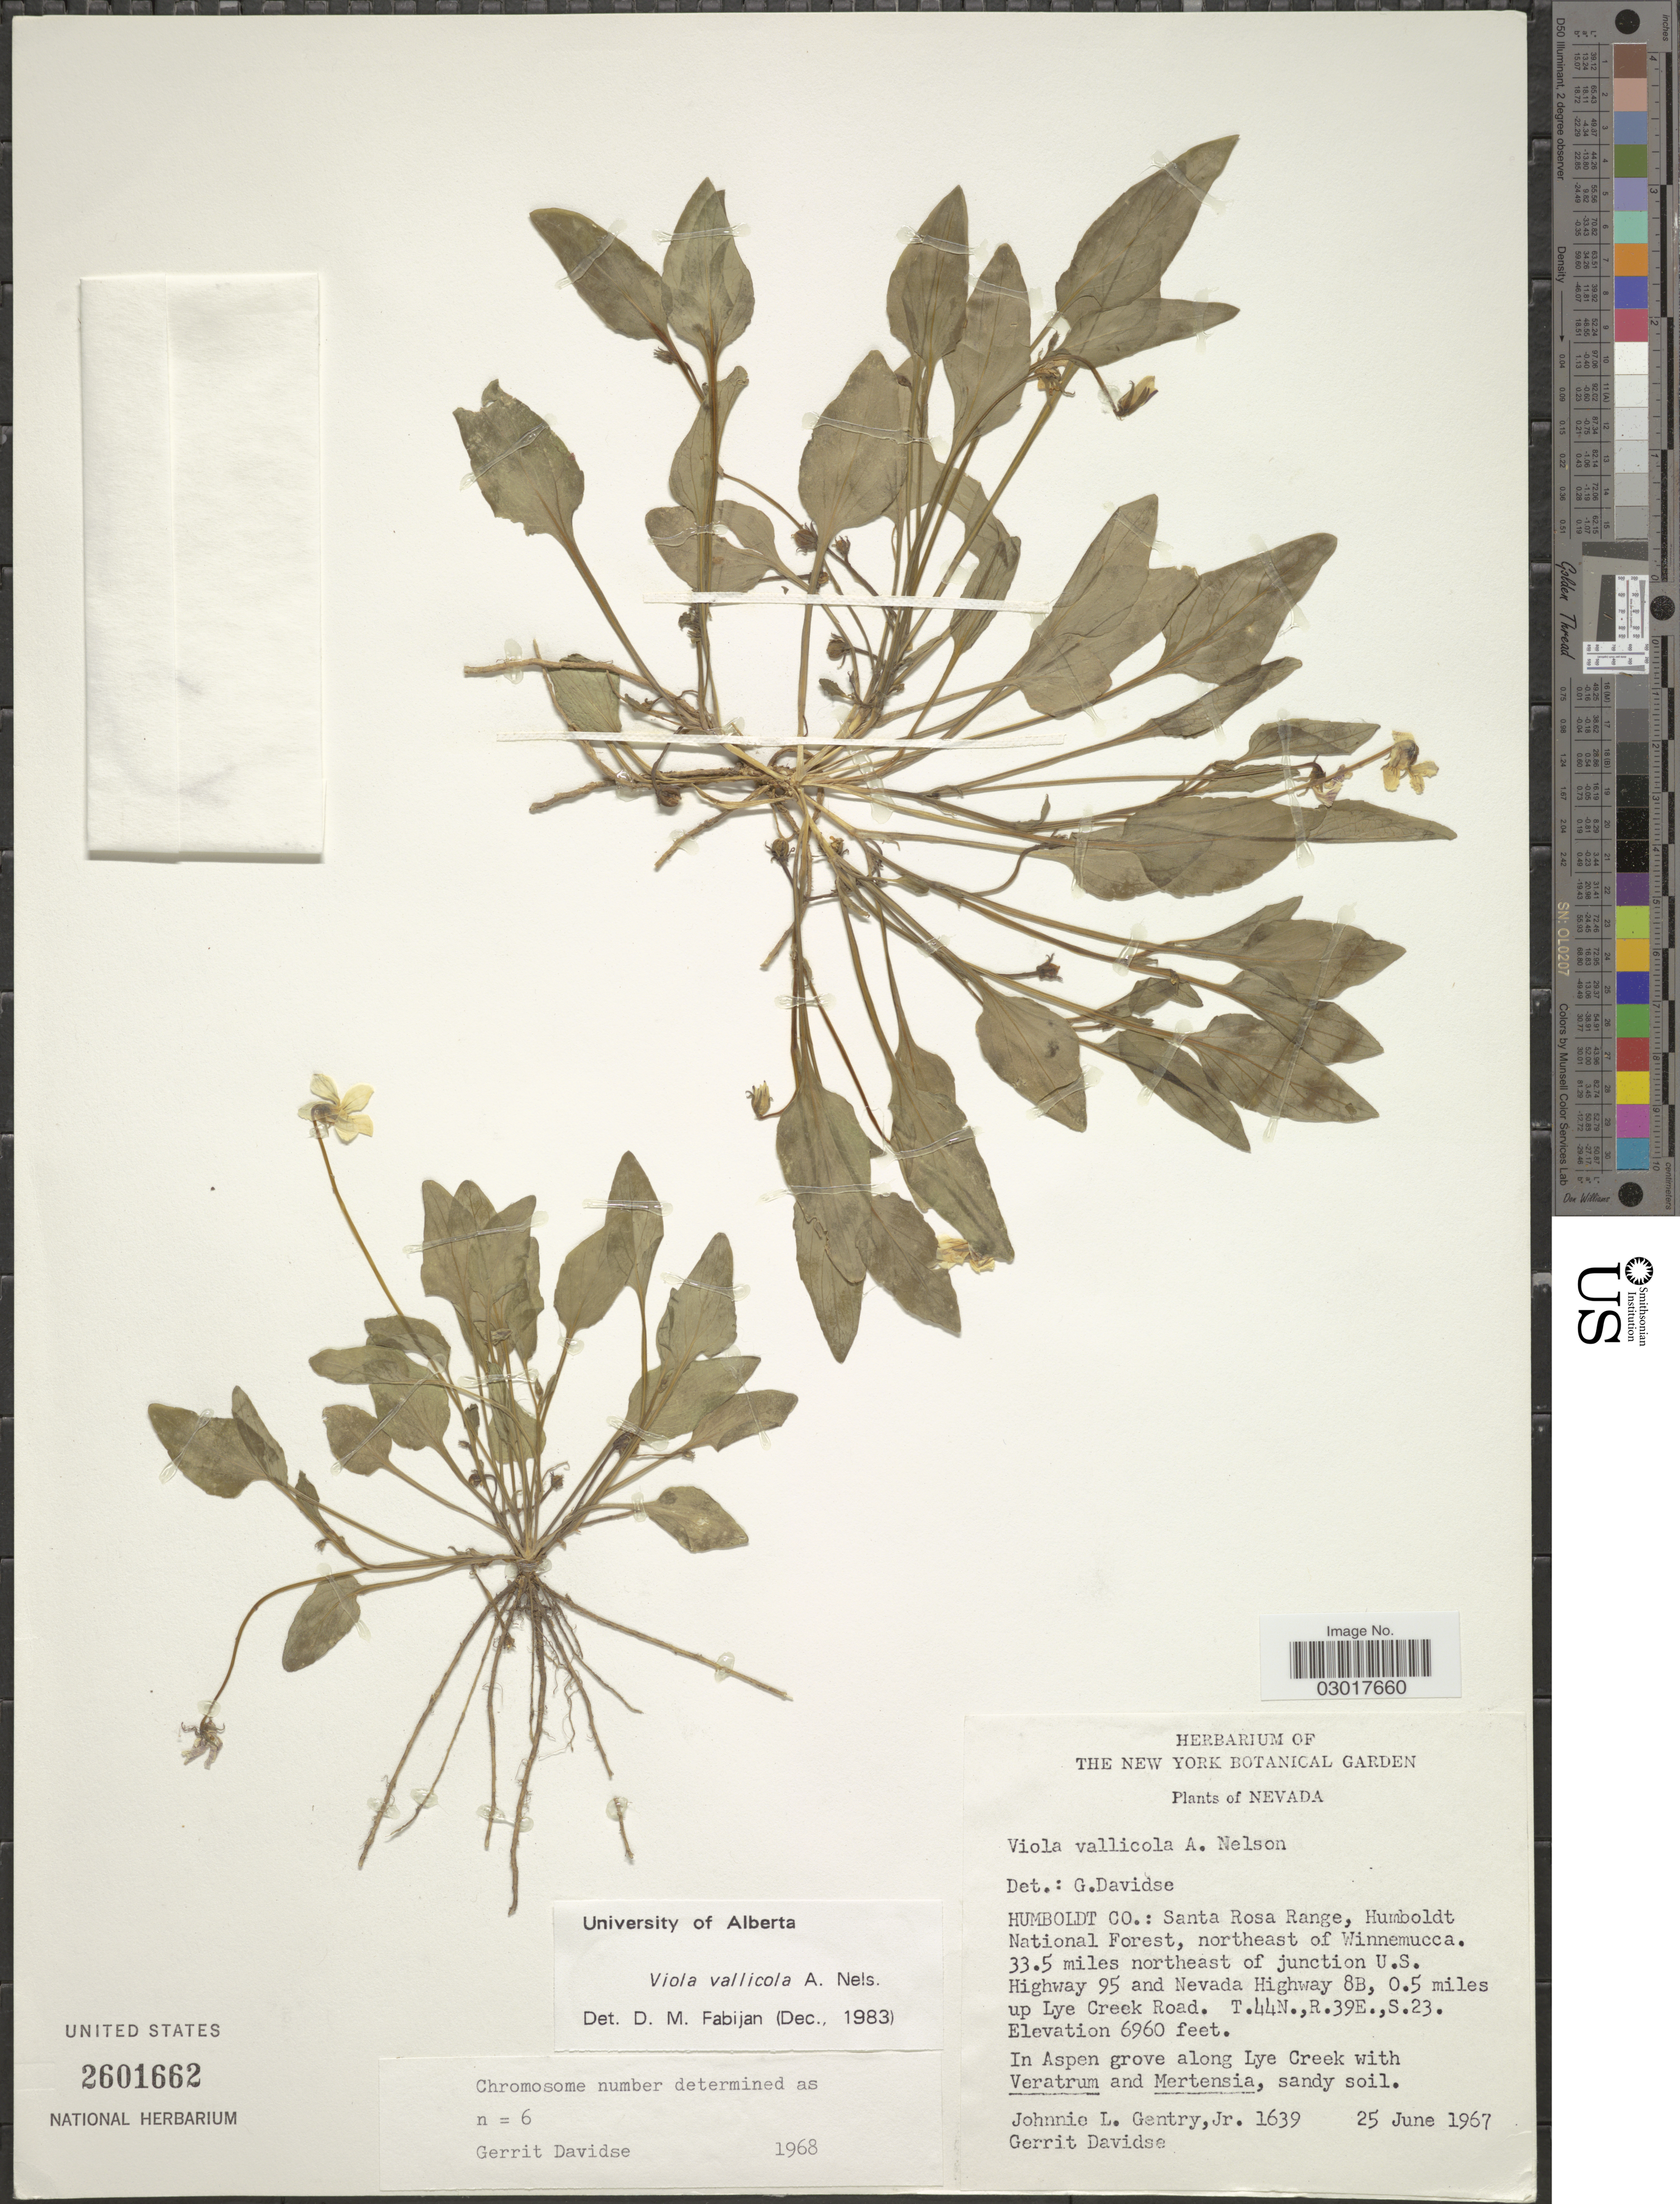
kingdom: Plantae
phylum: Tracheophyta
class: Magnoliopsida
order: Malpighiales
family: Violaceae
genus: Viola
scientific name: Viola vallicola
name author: A. Nelson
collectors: J. L. Gentry & G. Davidse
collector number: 1639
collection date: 1967-06-25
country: United States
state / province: Nevada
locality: Humboldt Co.: Santa Rosa Range, Humboldt National Forest, northeast of Winnemuca. 33.5 miles northeast of junction U.S. Highway 95 and Nevada Highway 8B, 0.5 miles up Lye Creek Road. T.44N., R.39E., S.23.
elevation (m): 2121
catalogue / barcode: US 2601662